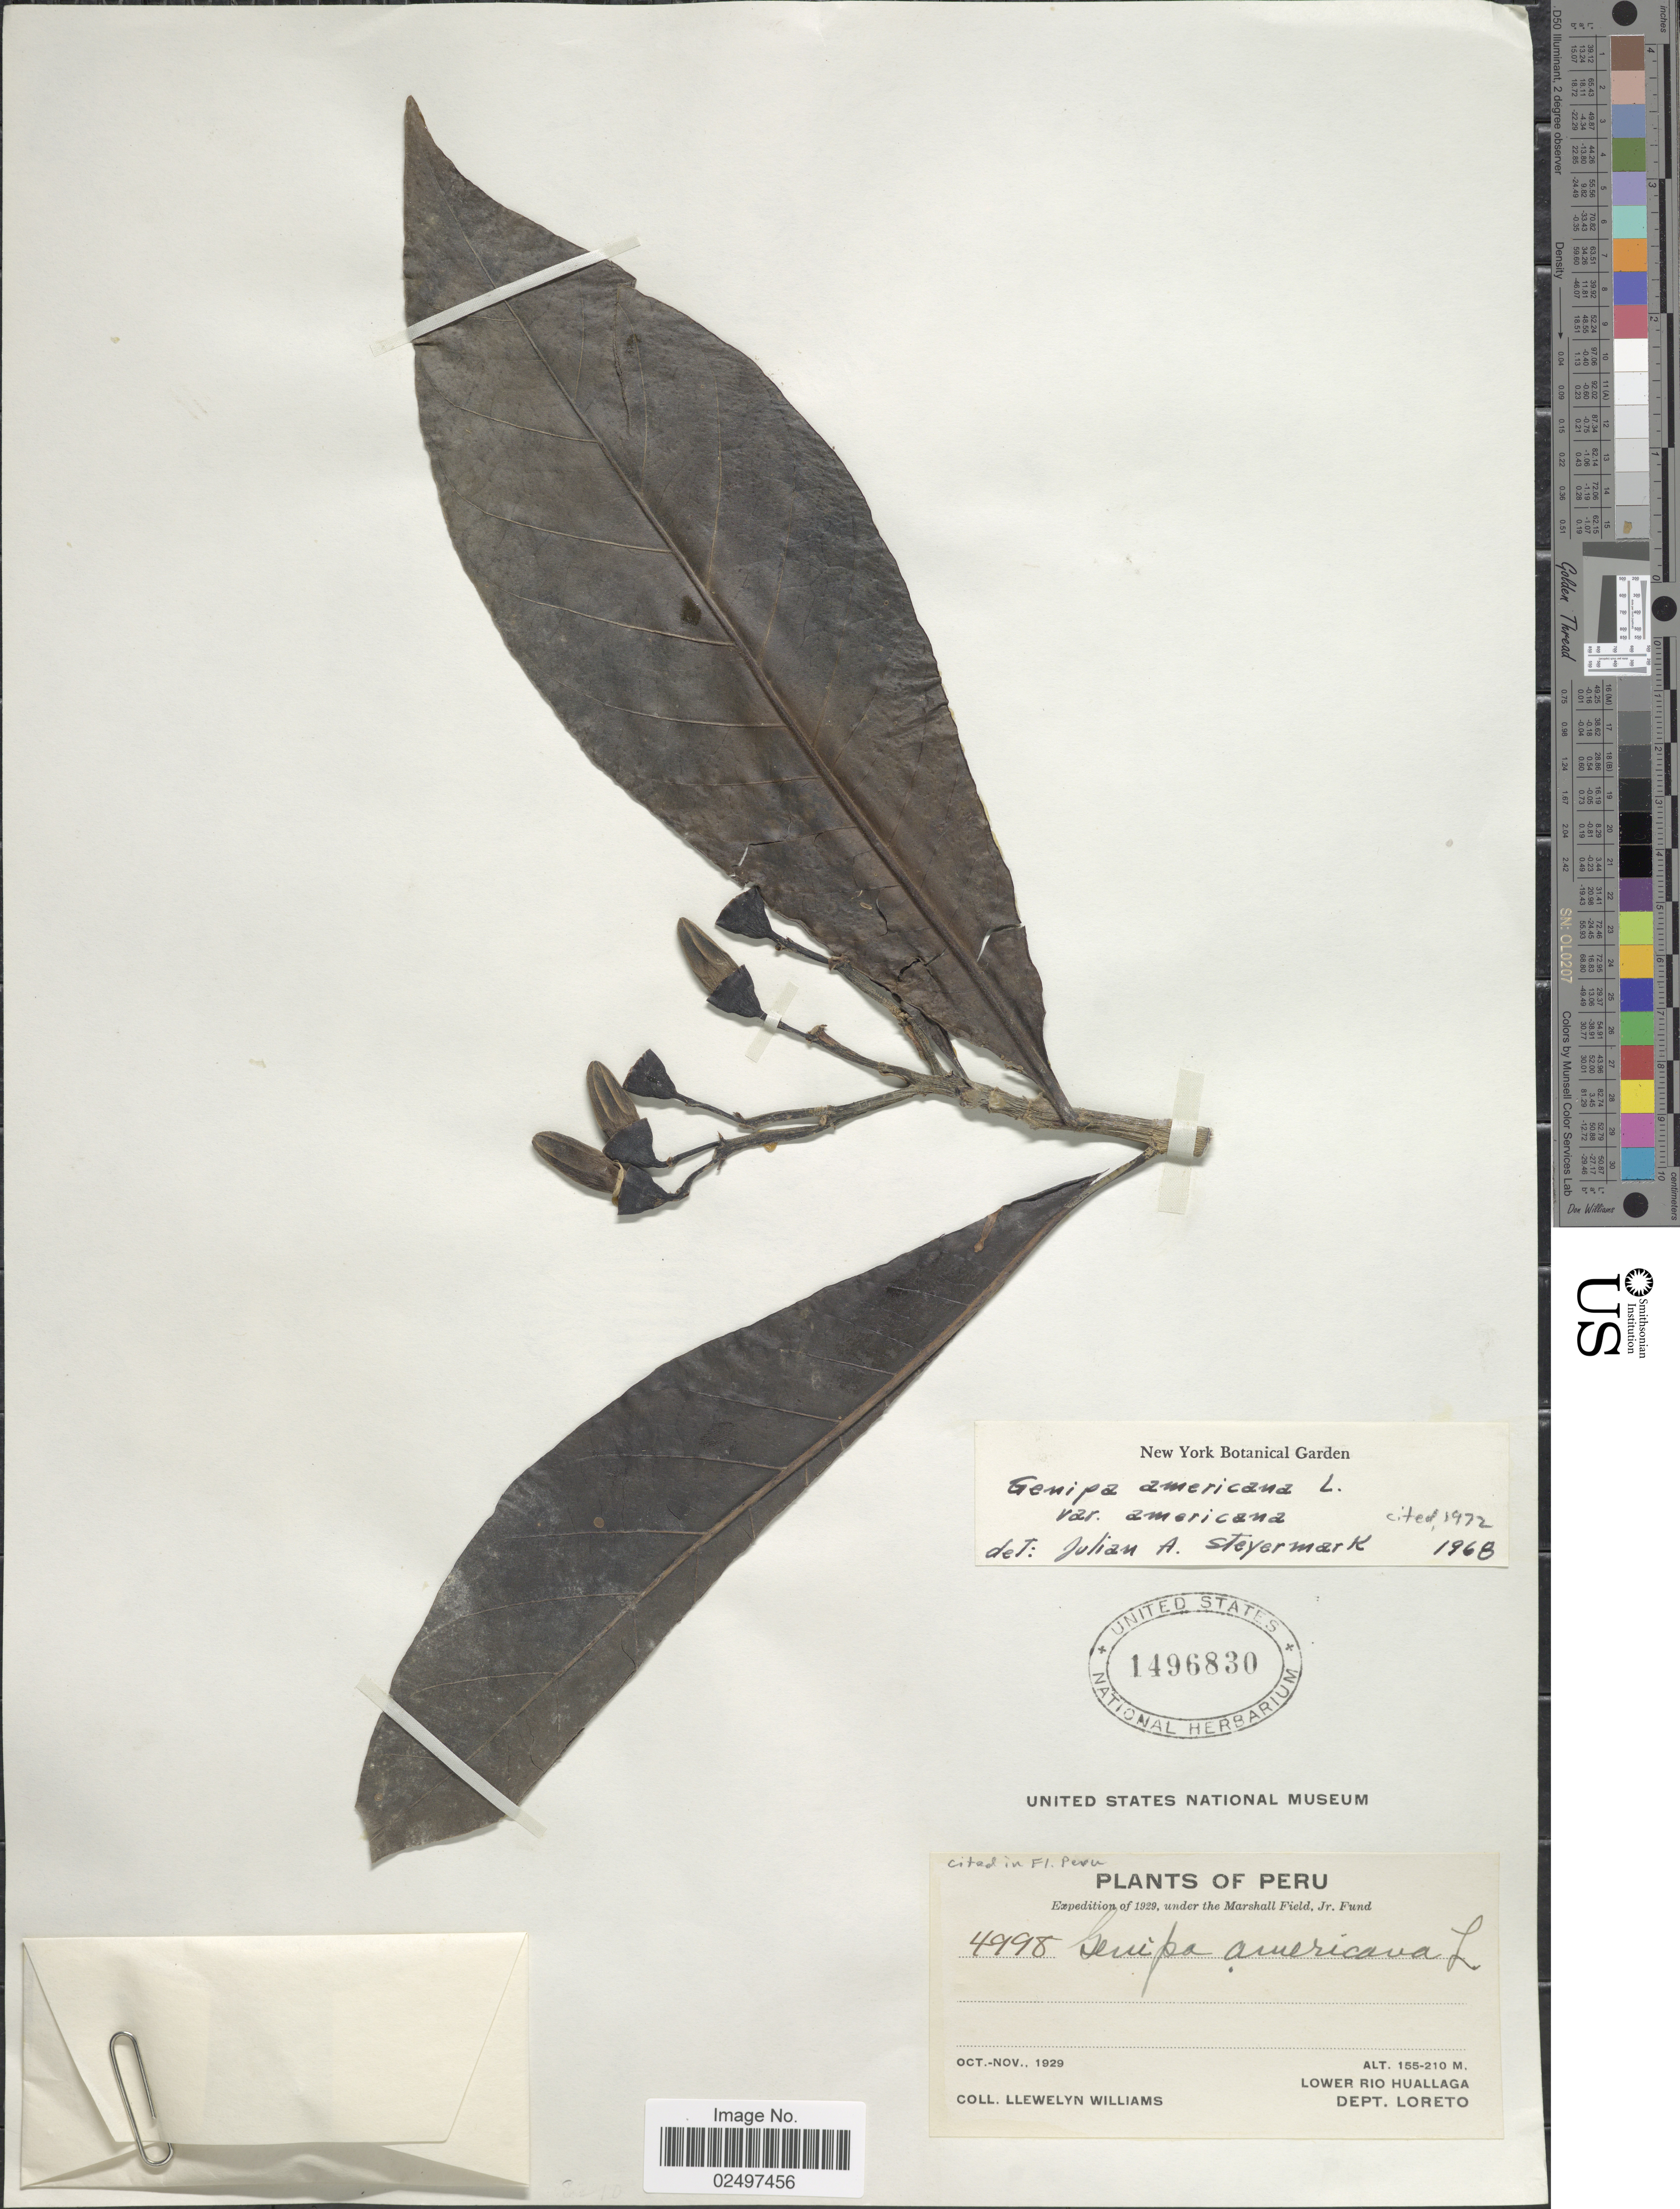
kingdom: Plantae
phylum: Tracheophyta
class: Magnoliopsida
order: Gentianales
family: Rubiaceae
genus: Genipa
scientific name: Genipa americana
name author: L.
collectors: Ll. Williams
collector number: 4998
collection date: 1929-10/1929-11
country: Peru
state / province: Loreto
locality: Lower Rio Huallaga, Dept. Loreto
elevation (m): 155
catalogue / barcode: US 1496830